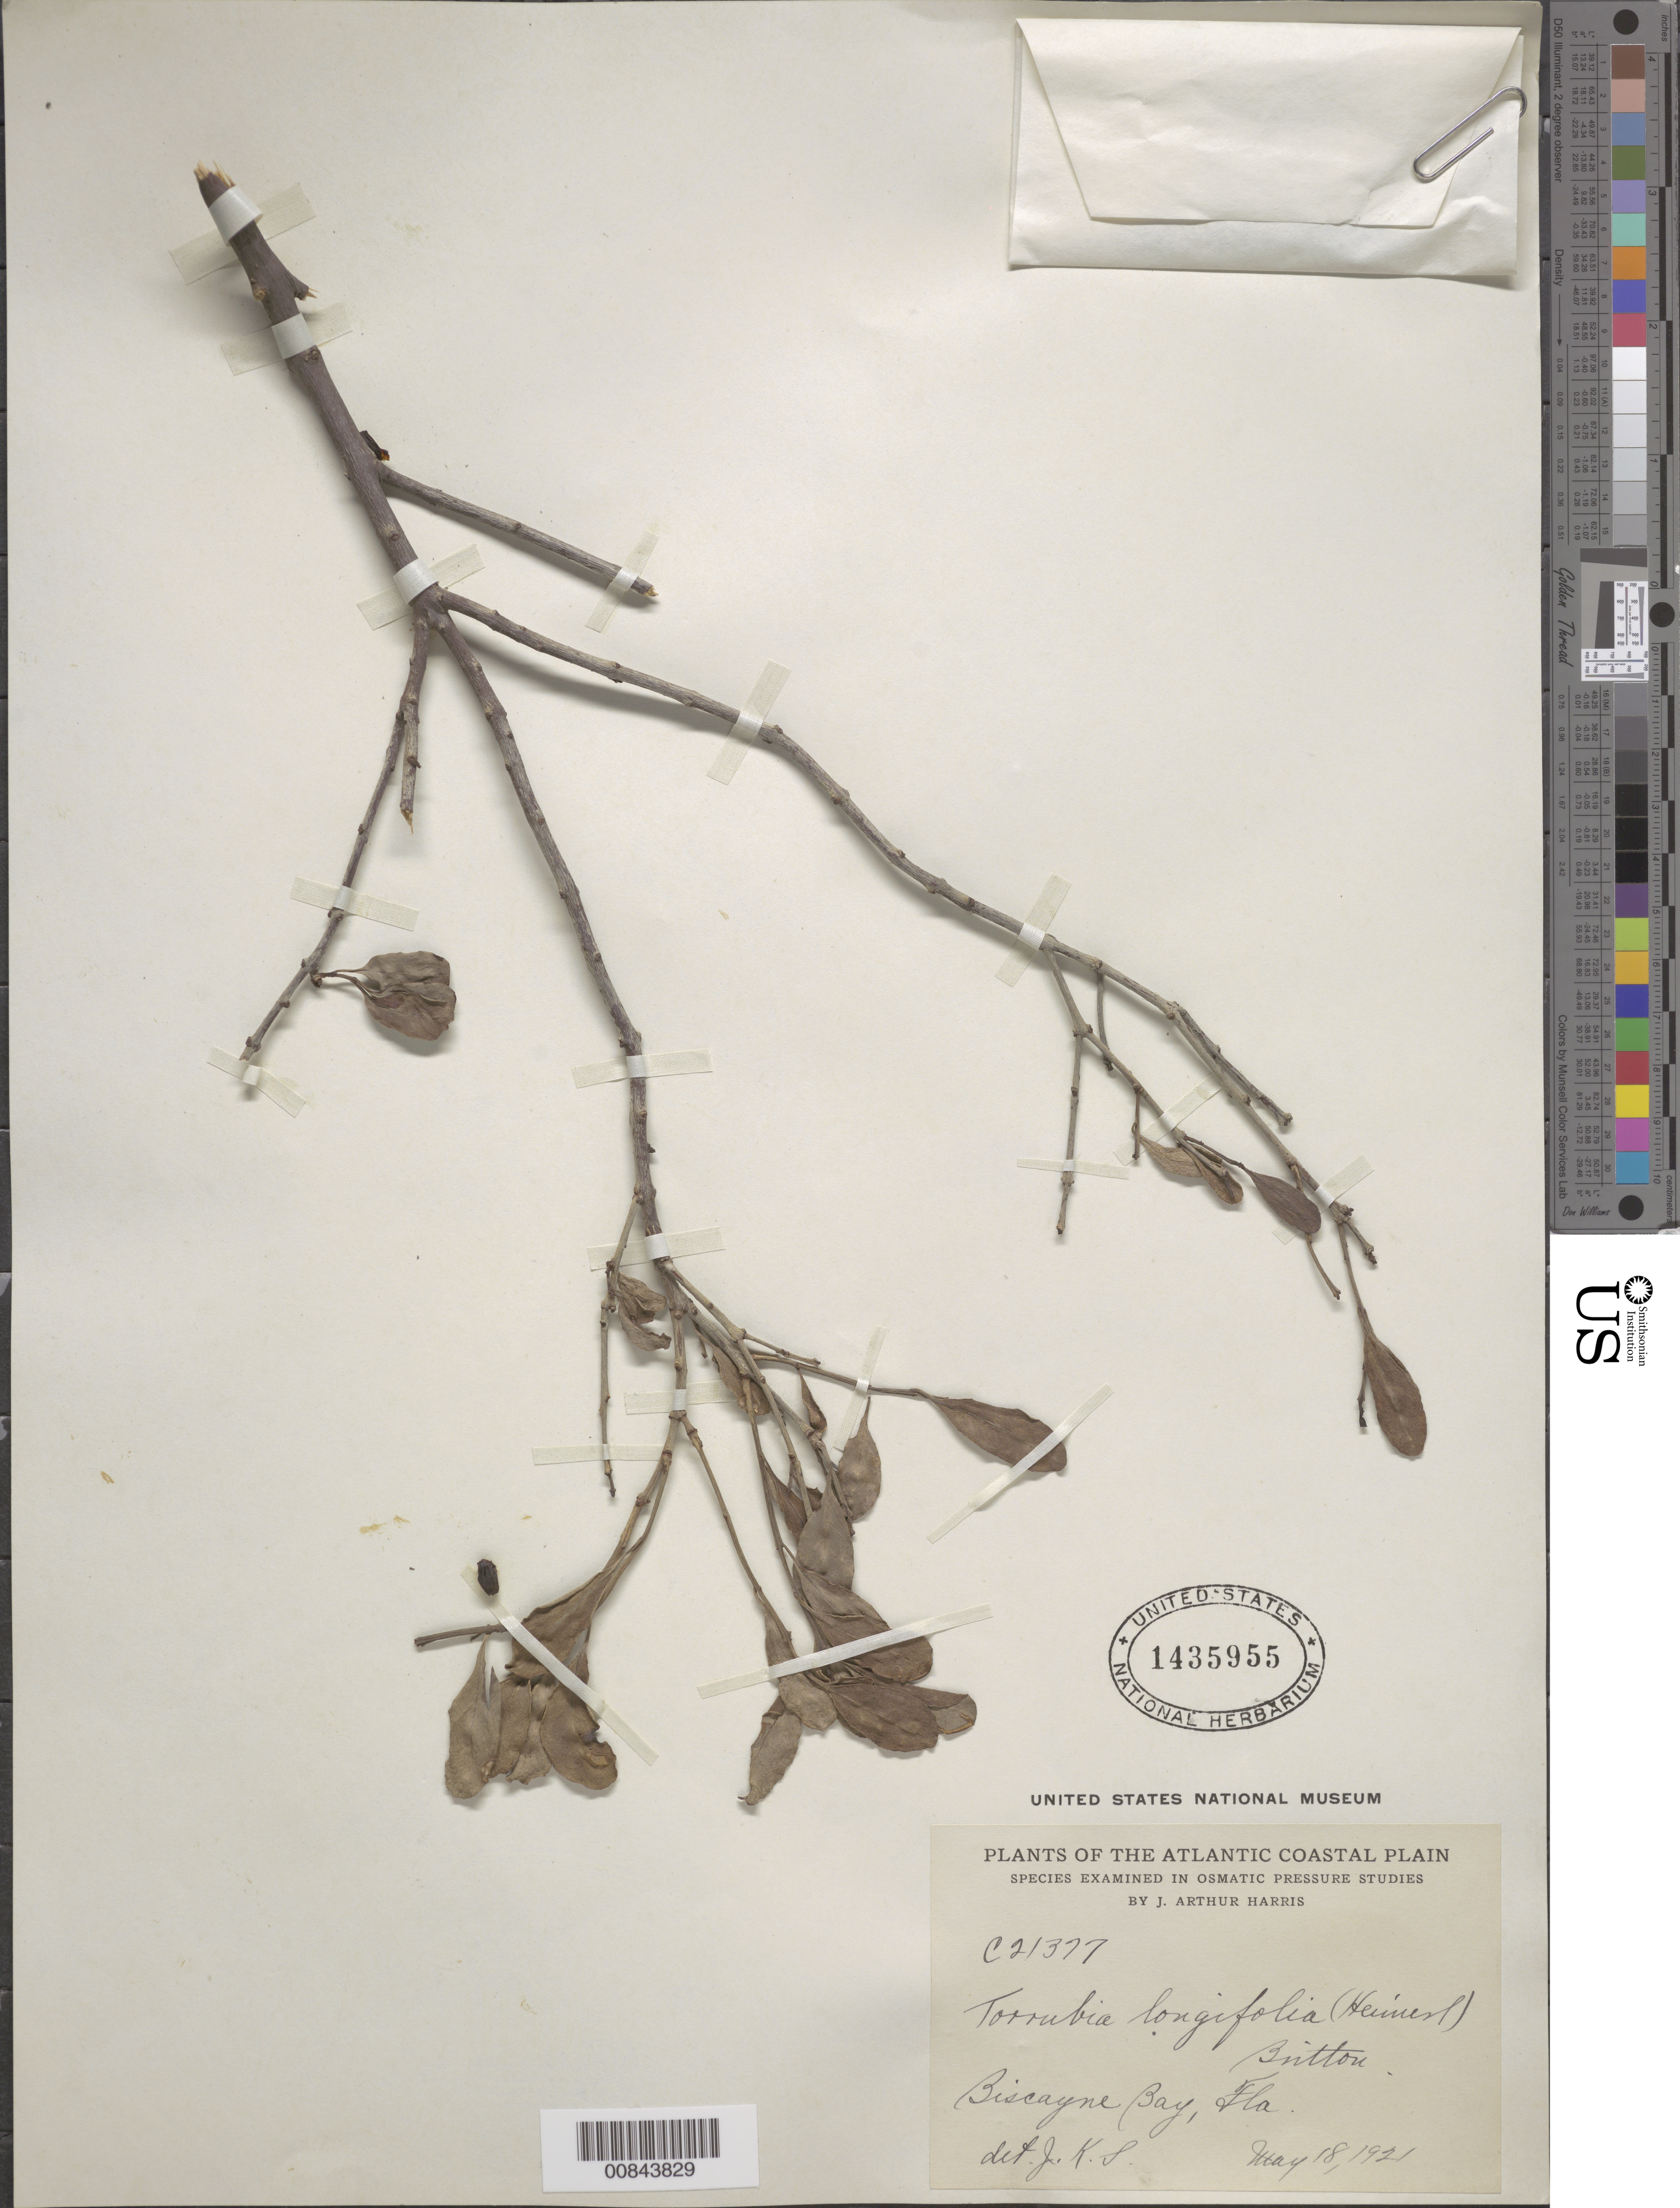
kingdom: Plantae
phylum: Tracheophyta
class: Magnoliopsida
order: Caryophyllales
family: Nyctaginaceae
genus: Guapira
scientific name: Guapira discolor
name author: (Spreng.) Little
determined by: Strong, Mark T., (BOT), Smithsonian Institution - National Museum of Natural History (UNITED STATES)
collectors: J. A. Harris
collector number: C21377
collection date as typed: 18 May 1921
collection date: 1921-05-18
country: United States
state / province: Florida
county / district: Miami-Dade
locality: Biscayne Bay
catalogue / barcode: US 1435955